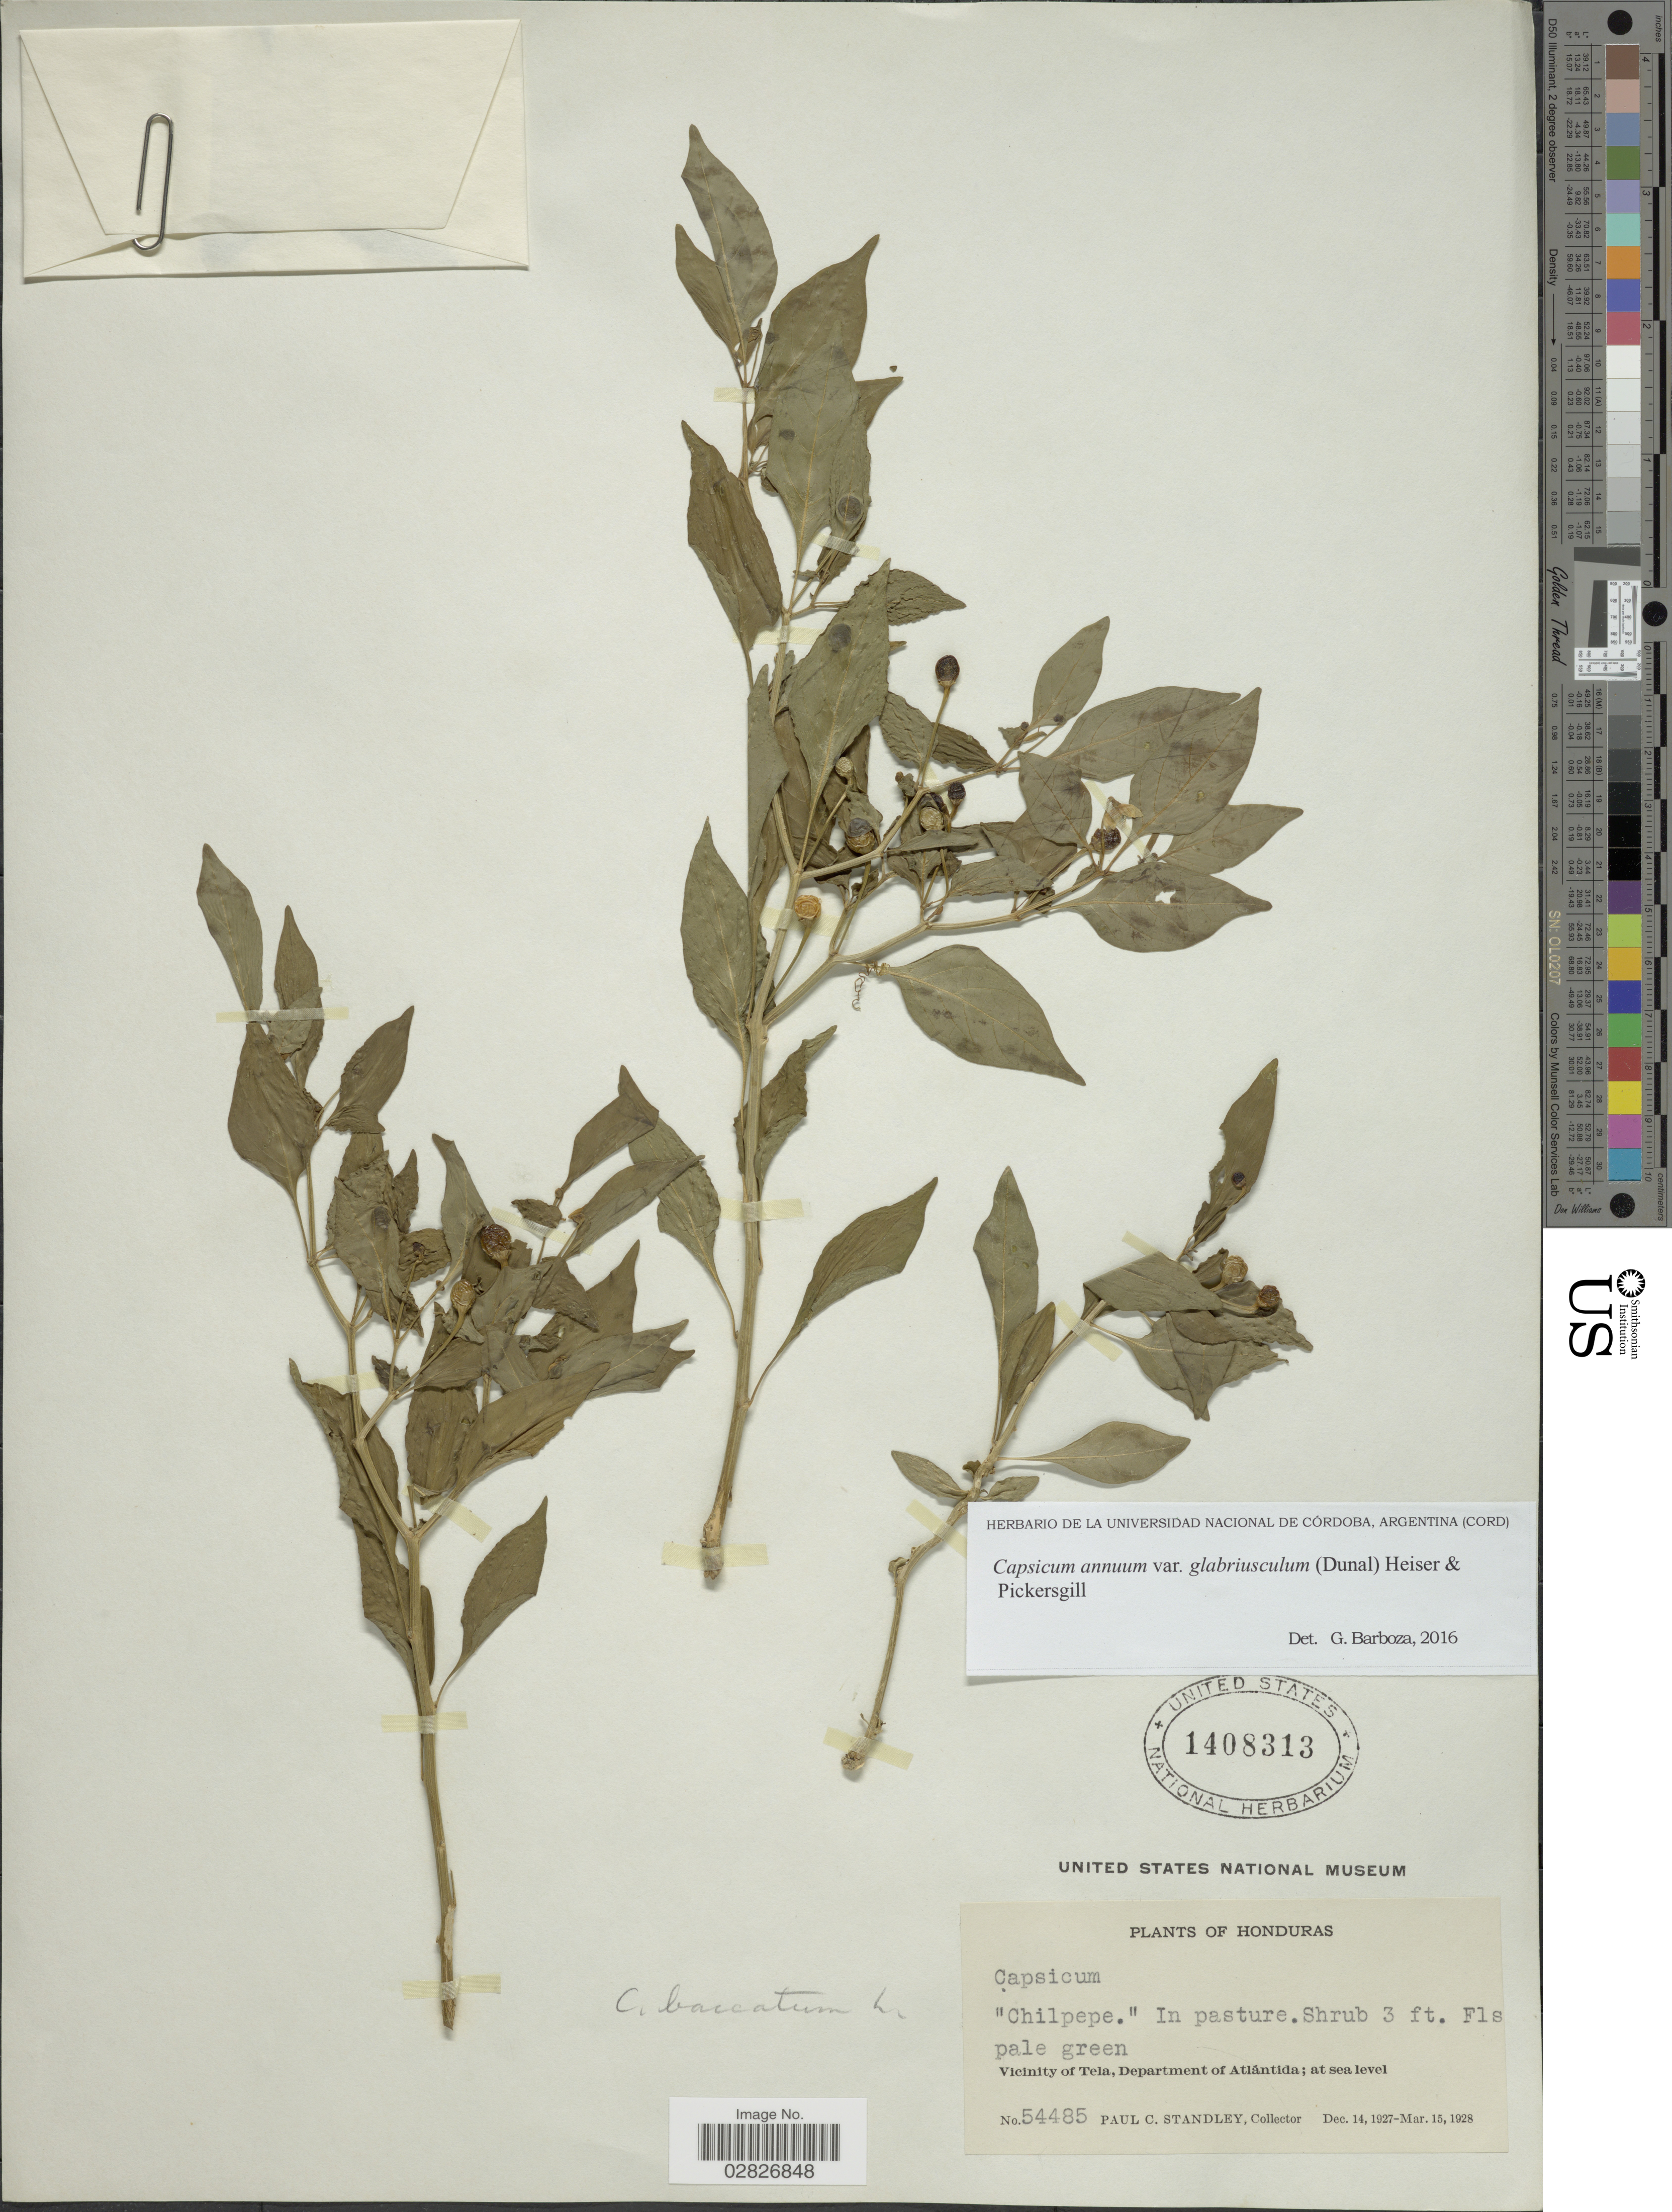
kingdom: Plantae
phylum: Tracheophyta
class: Magnoliopsida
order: Solanales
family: Solanaceae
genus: Capsicum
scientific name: Capsicum annuum var. glabriusculum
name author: (Dunal) Heiser & Pickersgill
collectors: P. C. Standley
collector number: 54485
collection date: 1927-12-14/1928-03-15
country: Honduras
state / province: Atlántida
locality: Vicinity of Tela, Department of Atlántida.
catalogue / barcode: US 1408313